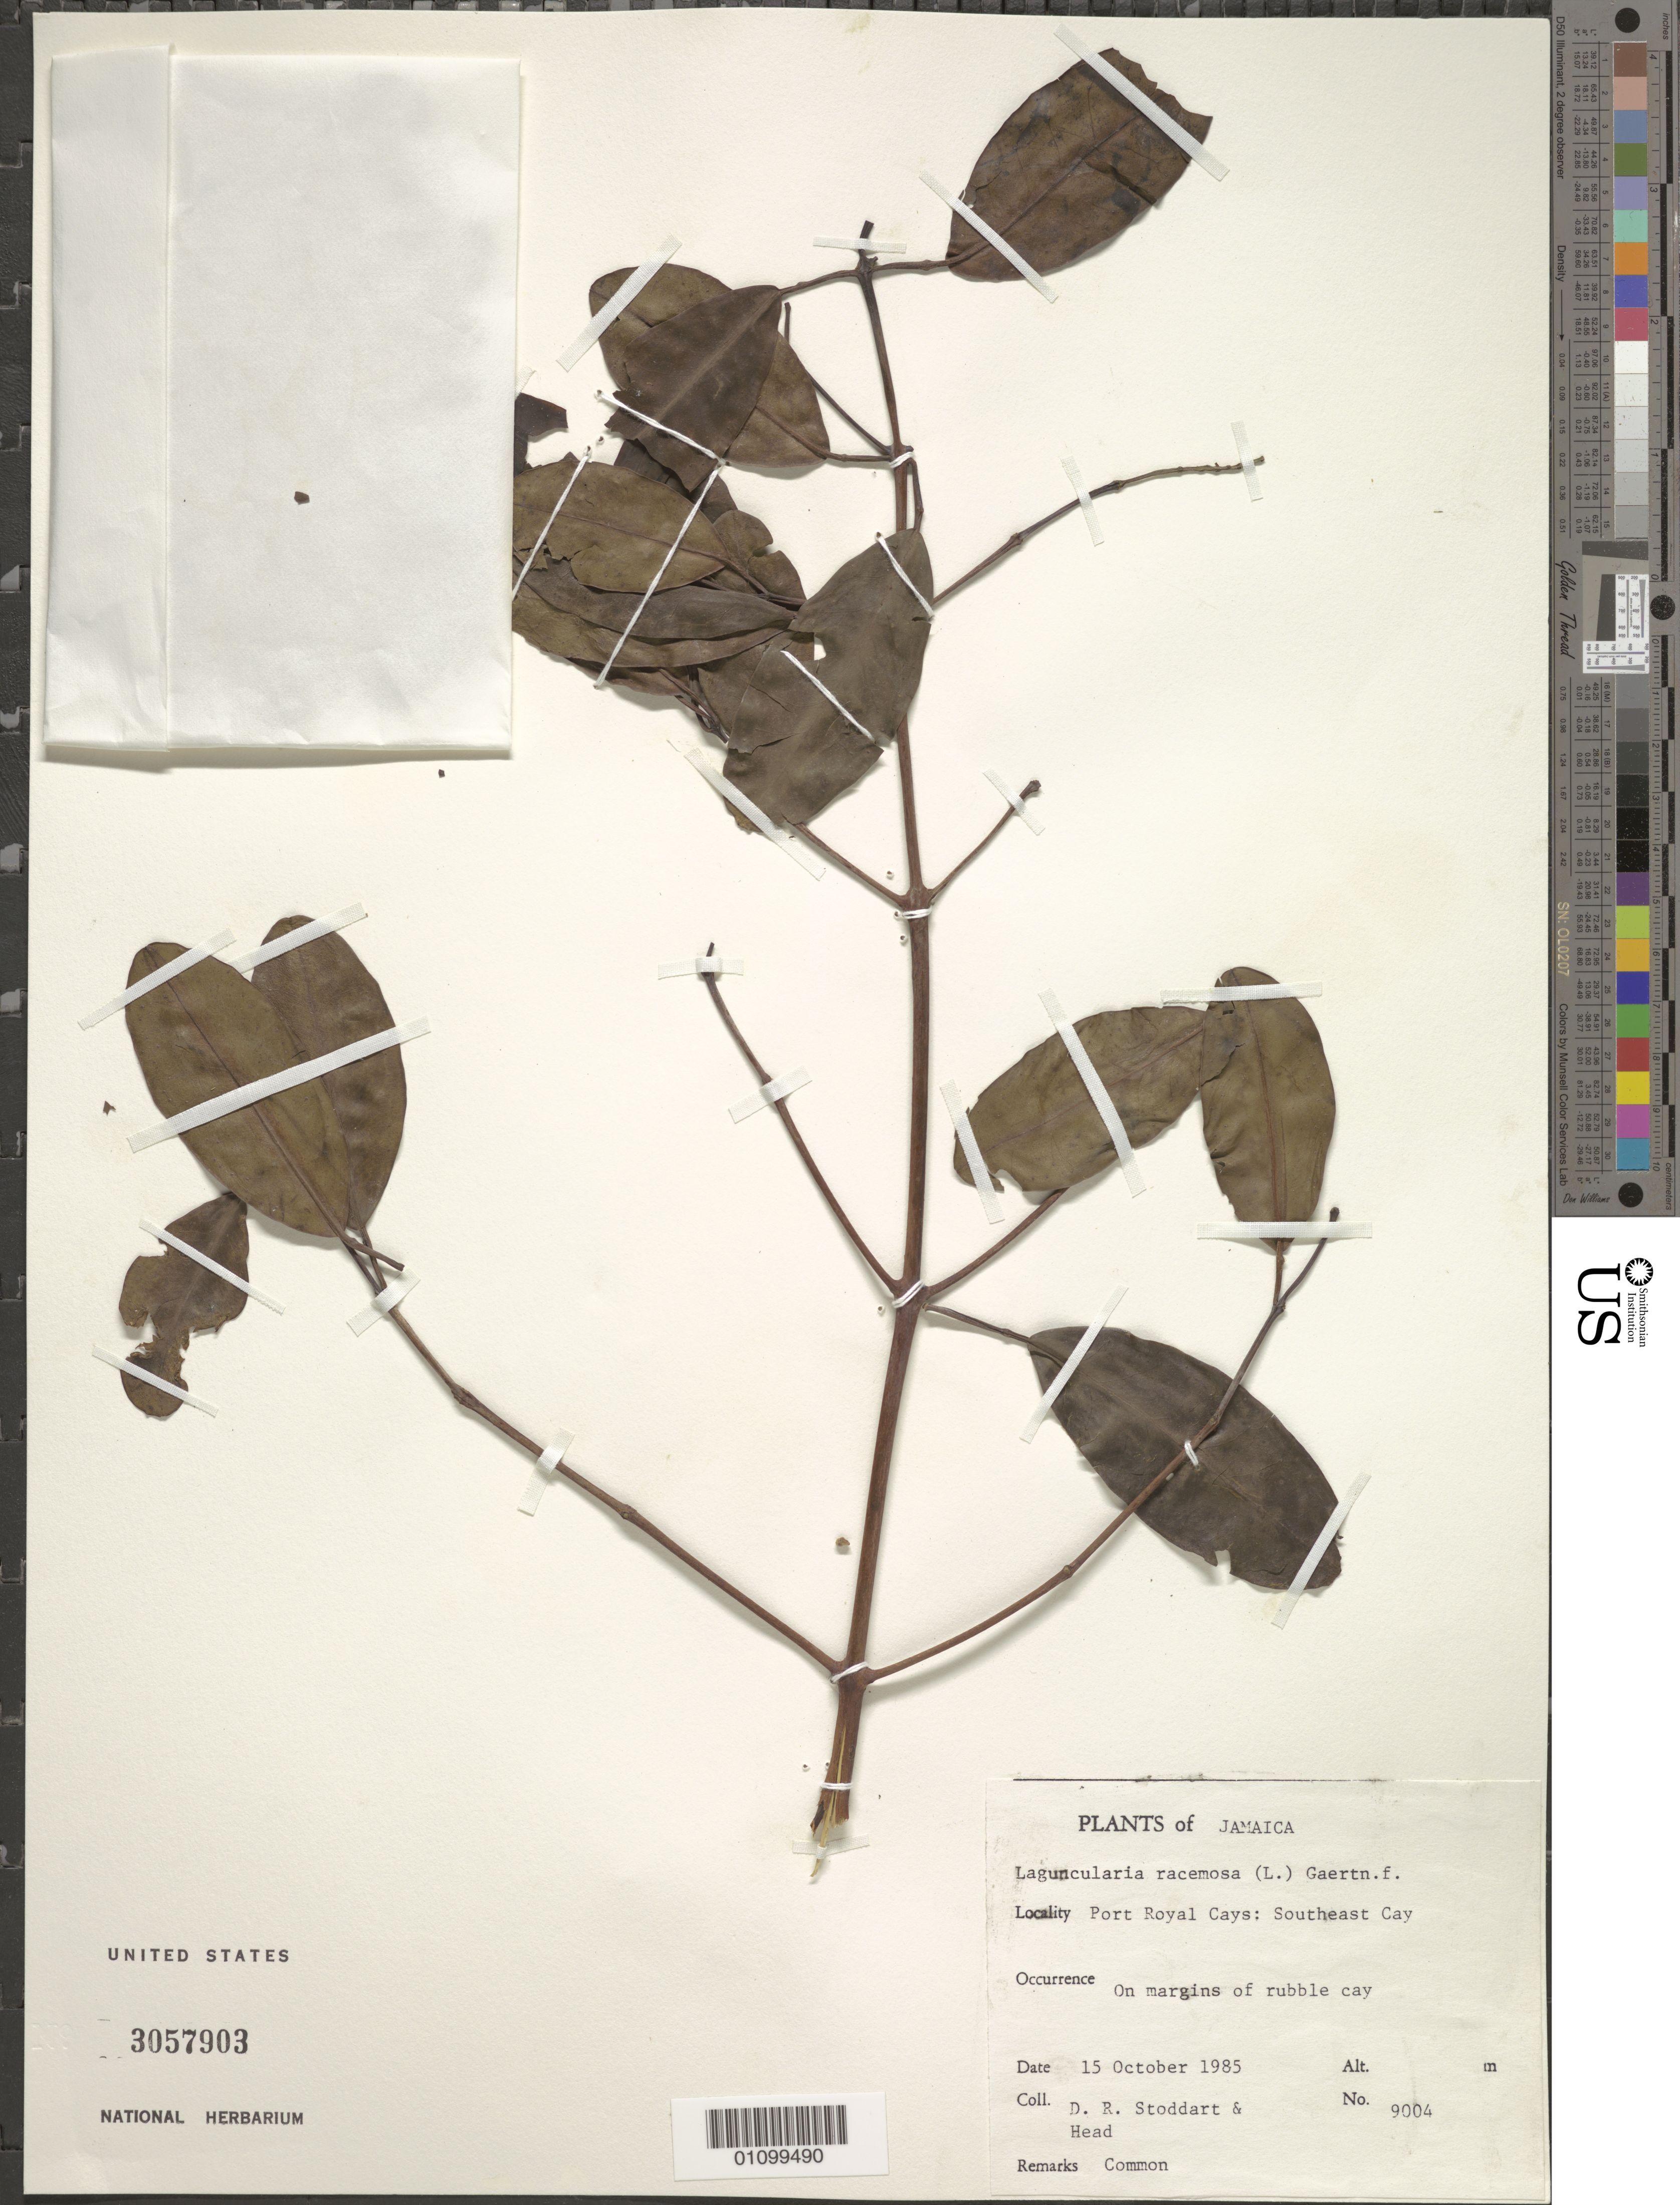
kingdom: Plantae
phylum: Tracheophyta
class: Magnoliopsida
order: Myrtales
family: Combretaceae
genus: Laguncularia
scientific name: Laguncularia racemosa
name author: (L.) C.F. Gaertn.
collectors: D. R. Stoddart & S. Head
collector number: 9004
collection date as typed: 15 Oct 1985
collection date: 1985-10-15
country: Jamaica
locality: Port Royal Cays: Southeast Cay. On margins of rubble cay.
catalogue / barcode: US 3057903